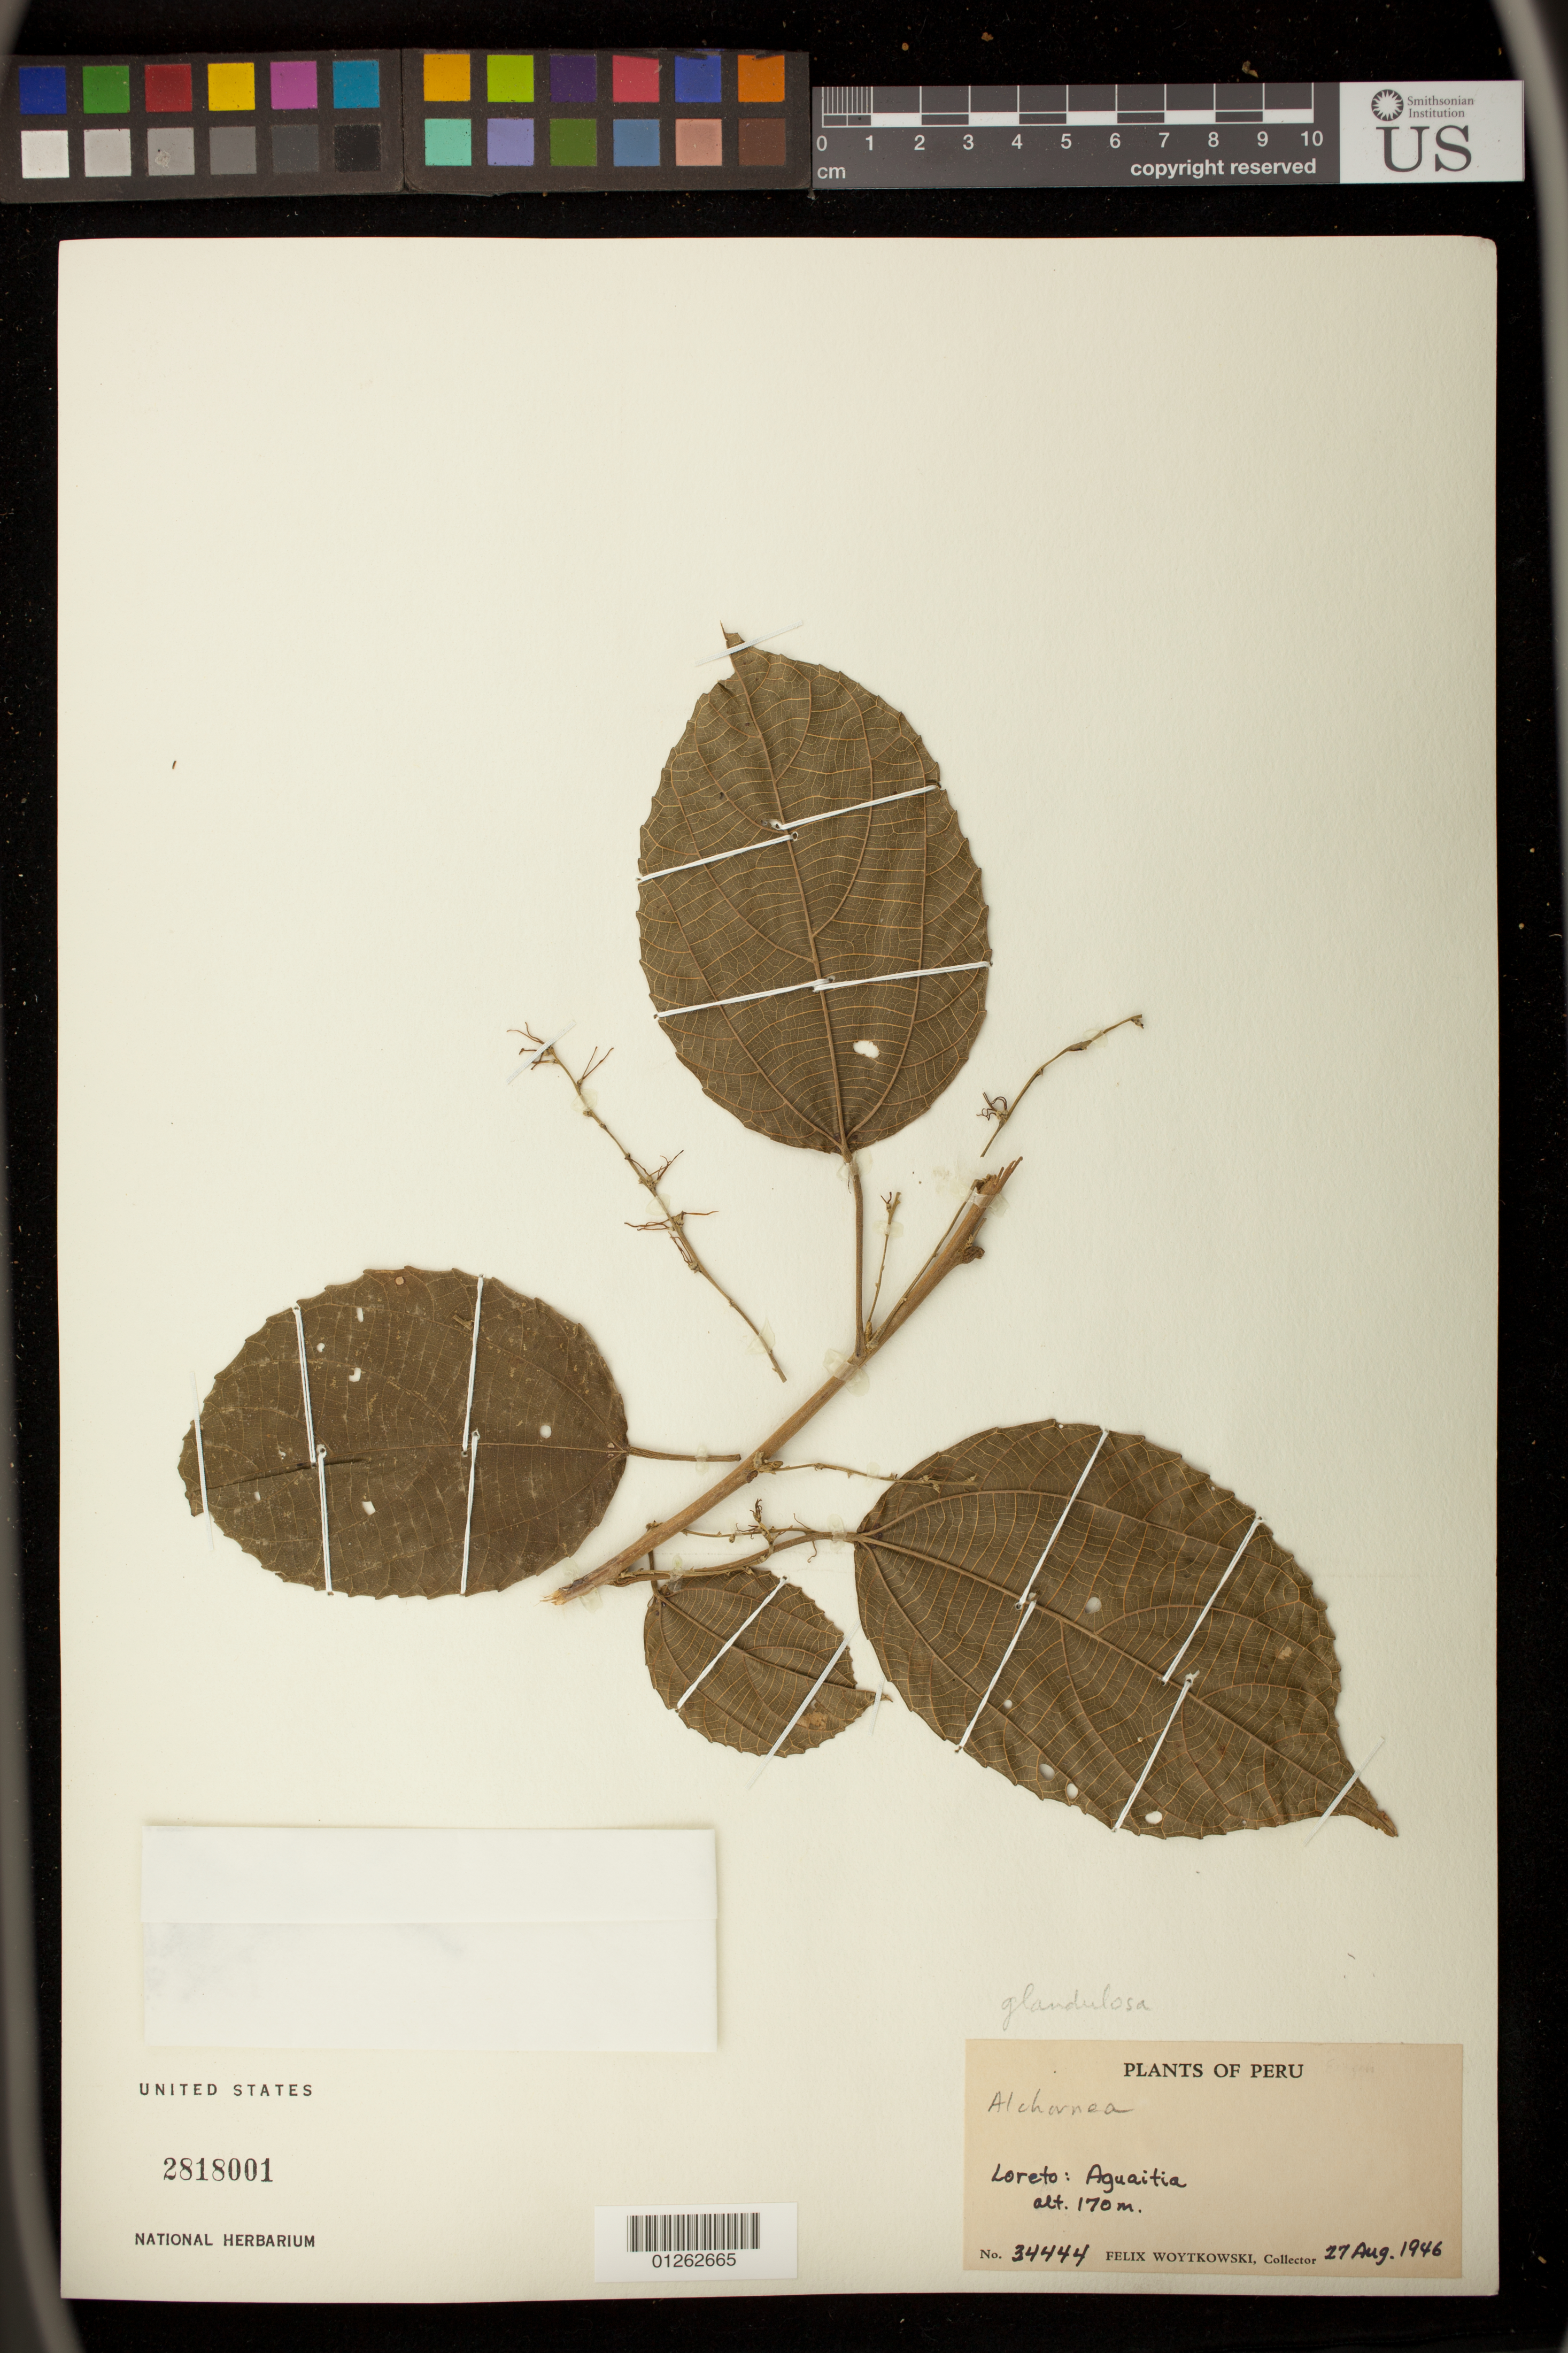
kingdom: Plantae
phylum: Tracheophyta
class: Magnoliopsida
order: Malpighiales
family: Euphorbiaceae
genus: Alchornea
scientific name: Alchornea glandulosa subsp. glandulosa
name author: Poepp.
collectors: F. Woytkowski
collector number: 34444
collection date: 1946-08-27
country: Peru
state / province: Ucayali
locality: Loreto: Aguaitia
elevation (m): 170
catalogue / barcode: US 2818001